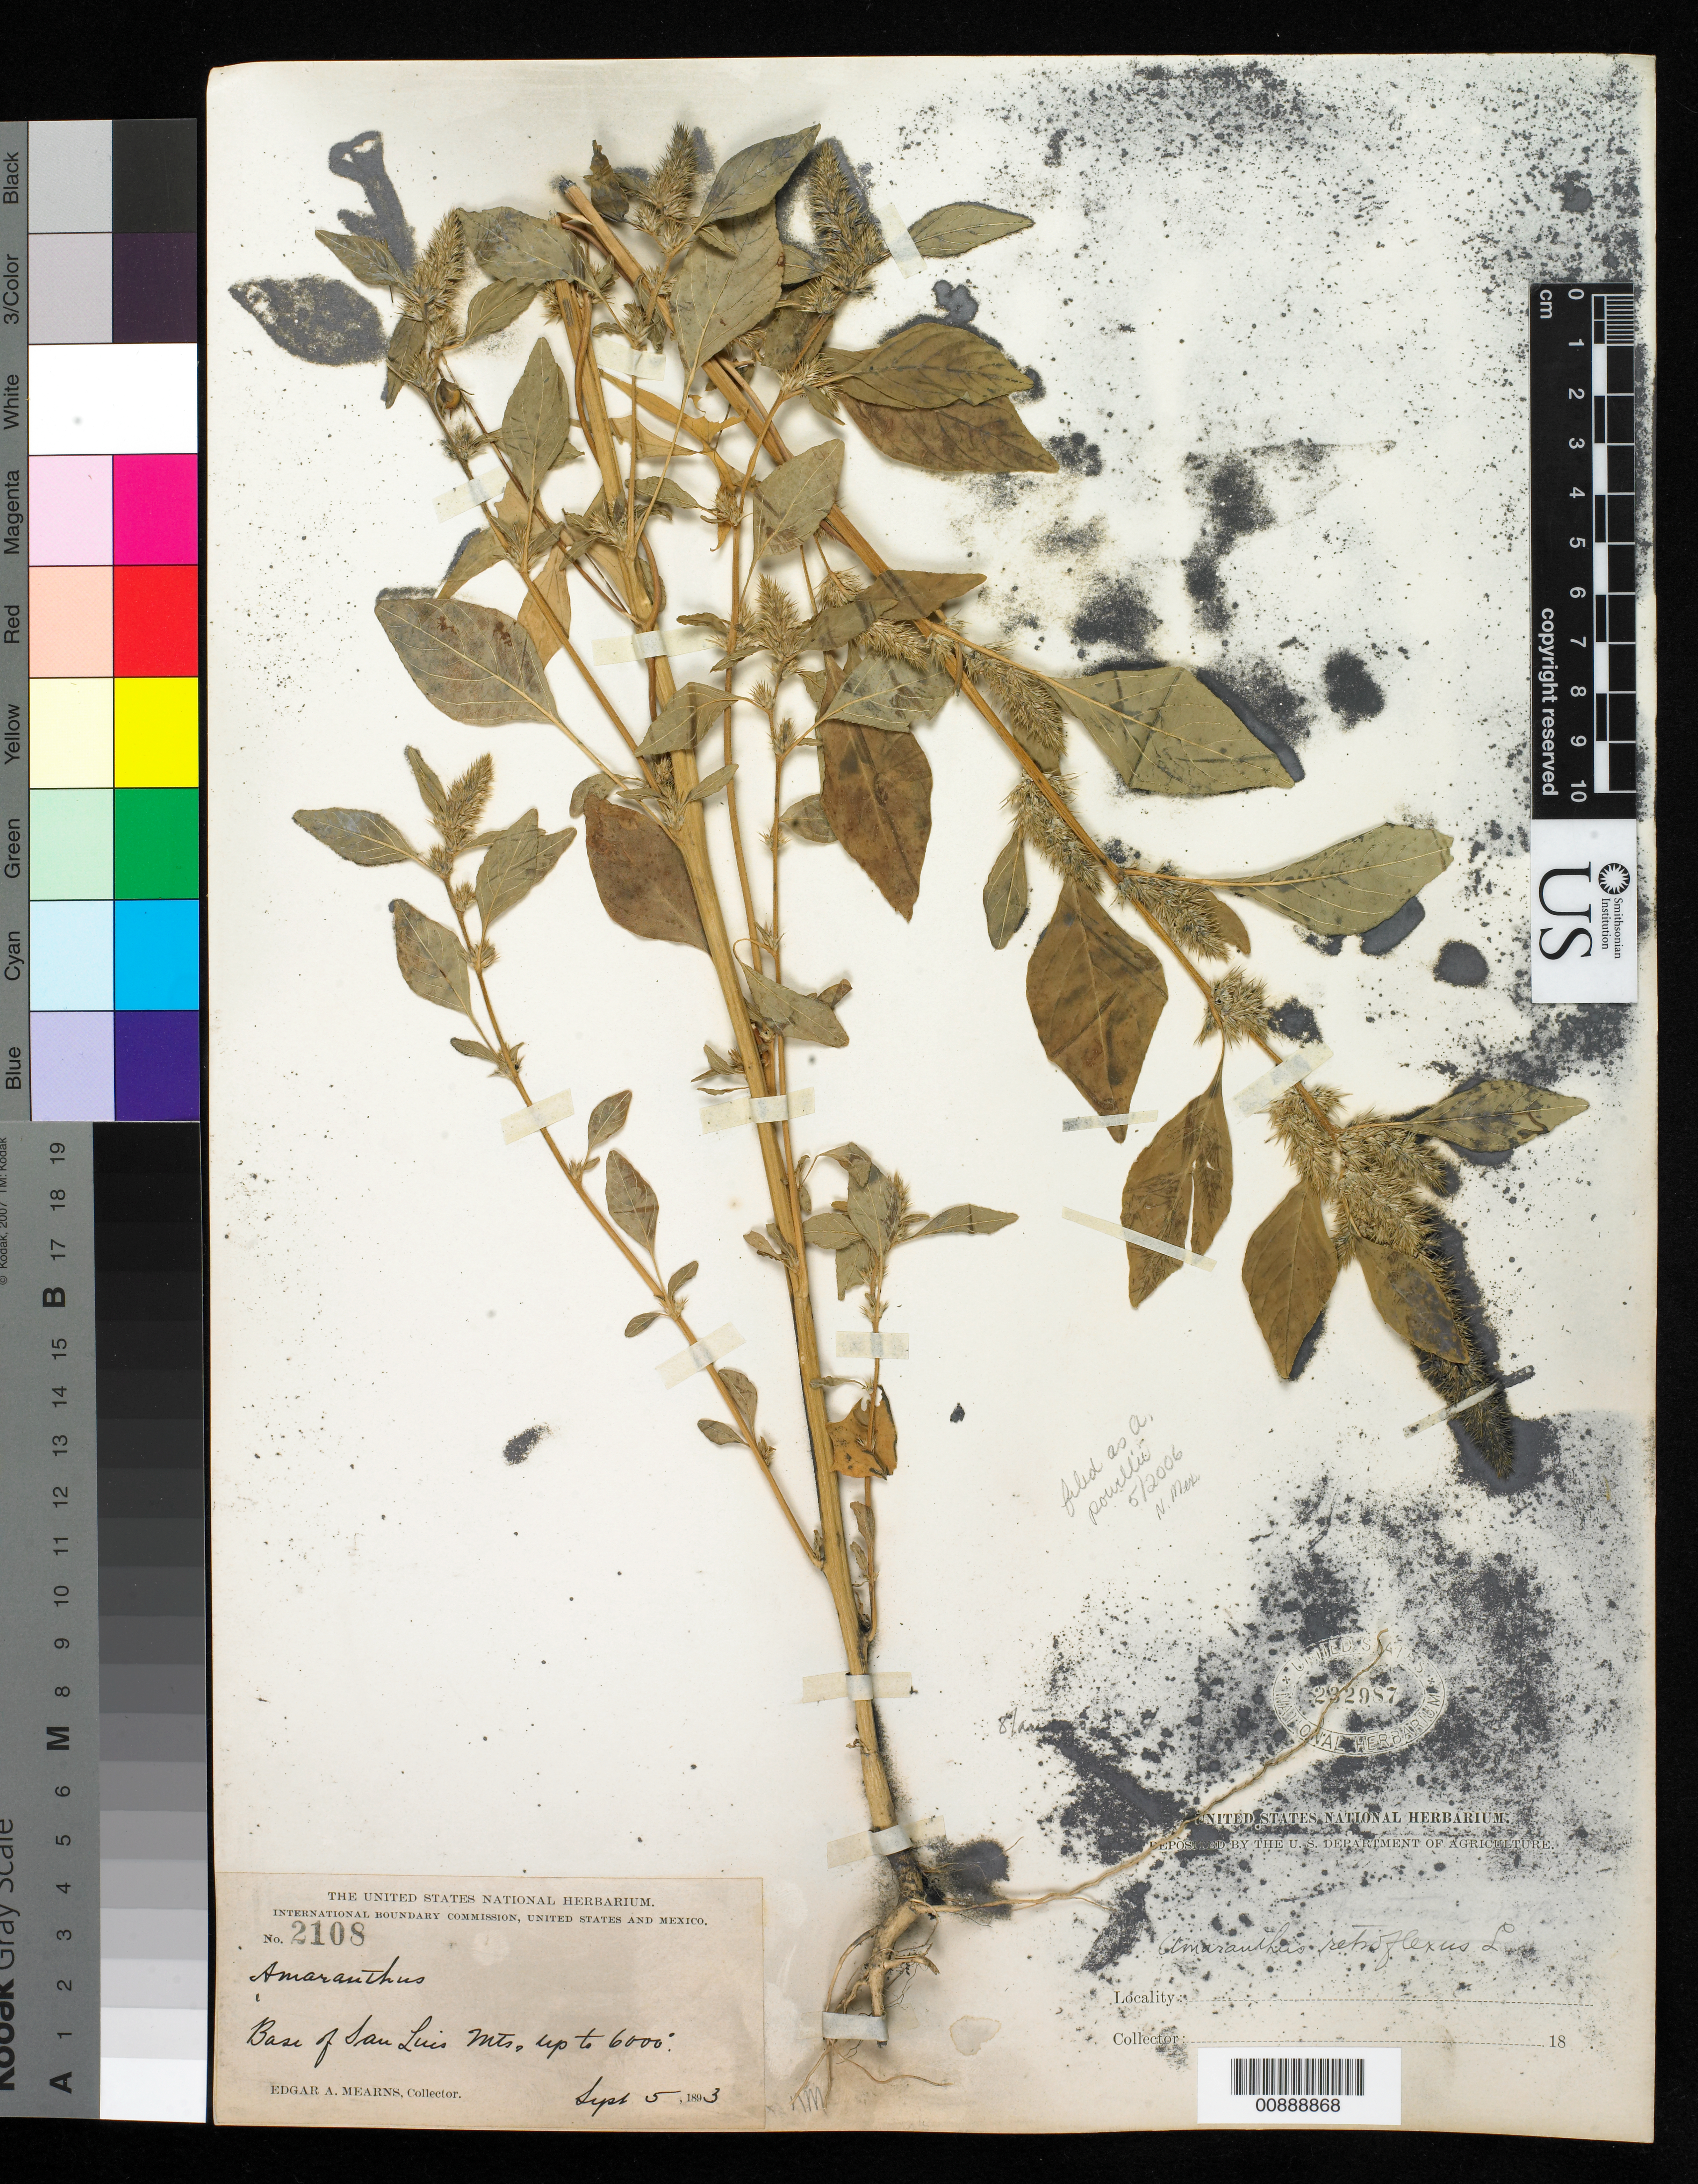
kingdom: Plantae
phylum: Tracheophyta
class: Magnoliopsida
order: Caryophyllales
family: Amaranthaceae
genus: Amaranthus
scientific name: Amaranthus powellii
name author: S. Watson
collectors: E. A. Mearns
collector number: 2108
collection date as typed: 05 Sep 1893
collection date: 1893-09-05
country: United States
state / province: New Mexico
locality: Base of San Luis Mts.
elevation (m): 1829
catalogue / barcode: US 232987